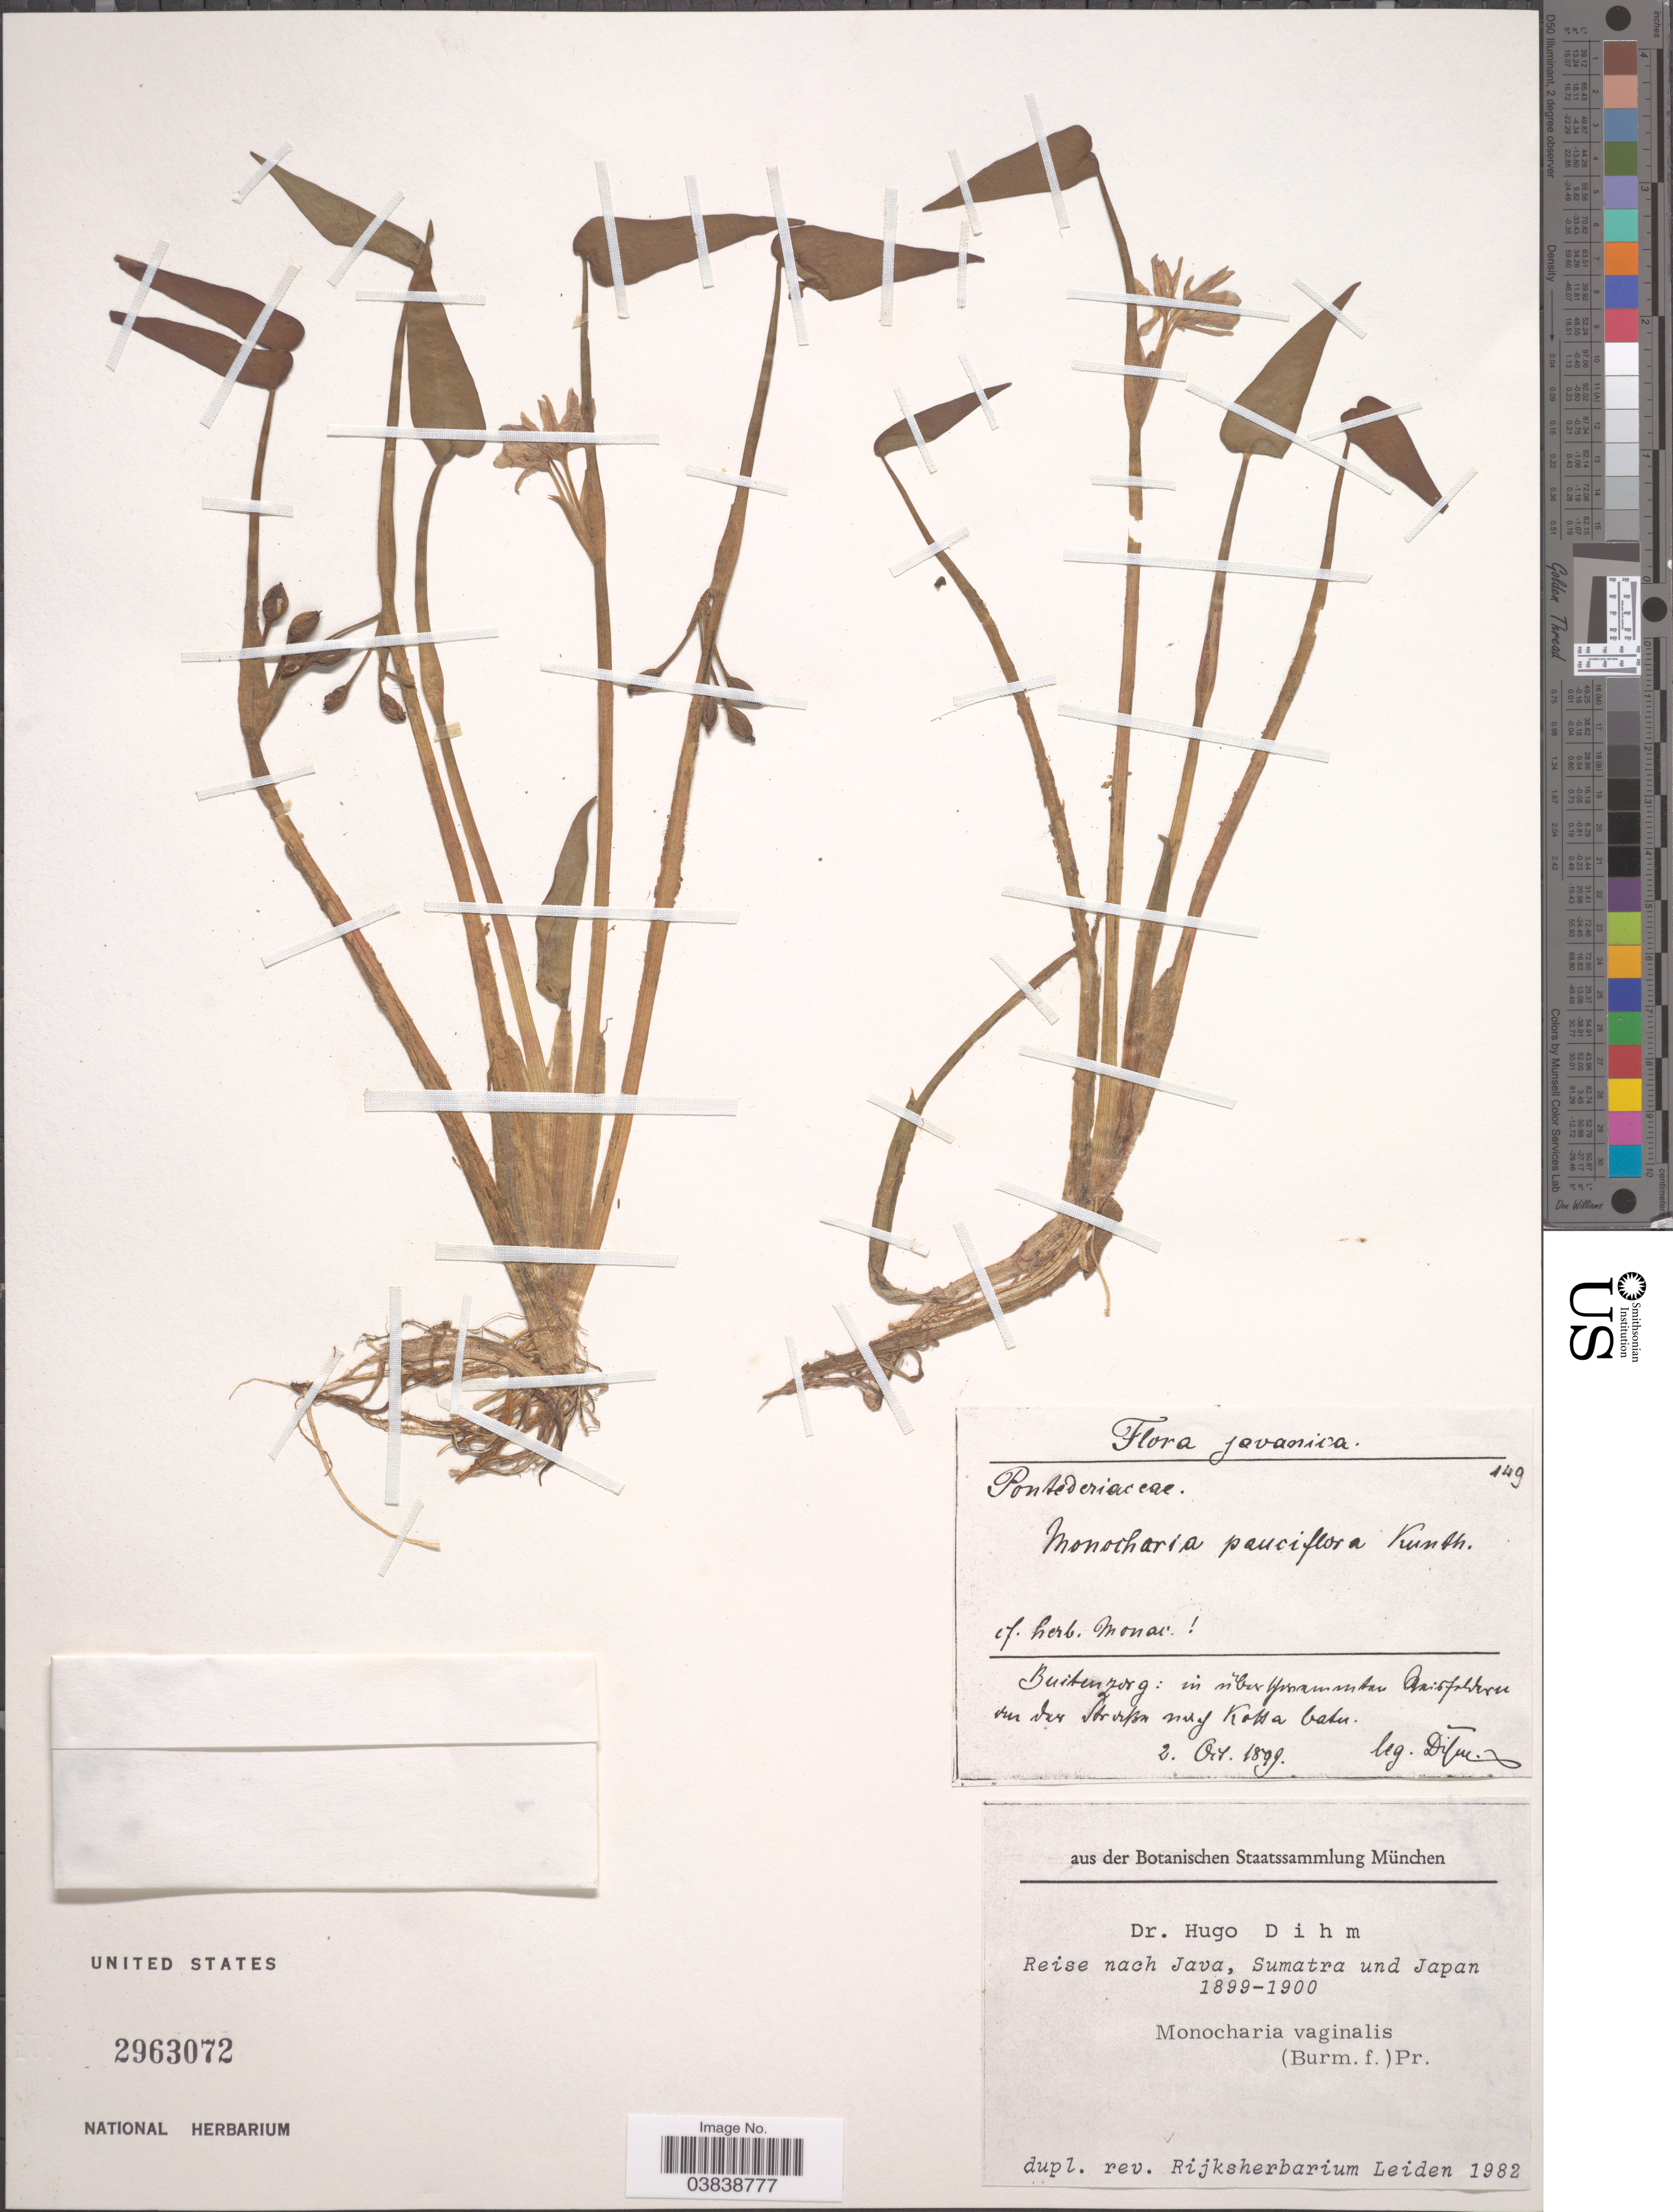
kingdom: Plantae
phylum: Tracheophyta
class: Liliopsida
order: Commelinales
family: Pontederiaceae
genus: Monochoria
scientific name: Monochoria vaginalis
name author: (Burm. f.) C. Presl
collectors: H. Dihm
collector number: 149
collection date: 1899-10-02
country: Indonesia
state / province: Java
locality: Buitenzorg: in uber upssammitan[interpreted] [illegible text] der var[interpreted] [illegible text] nuy[interpreted] Kossa bater[interpreted].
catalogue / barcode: US 2963072